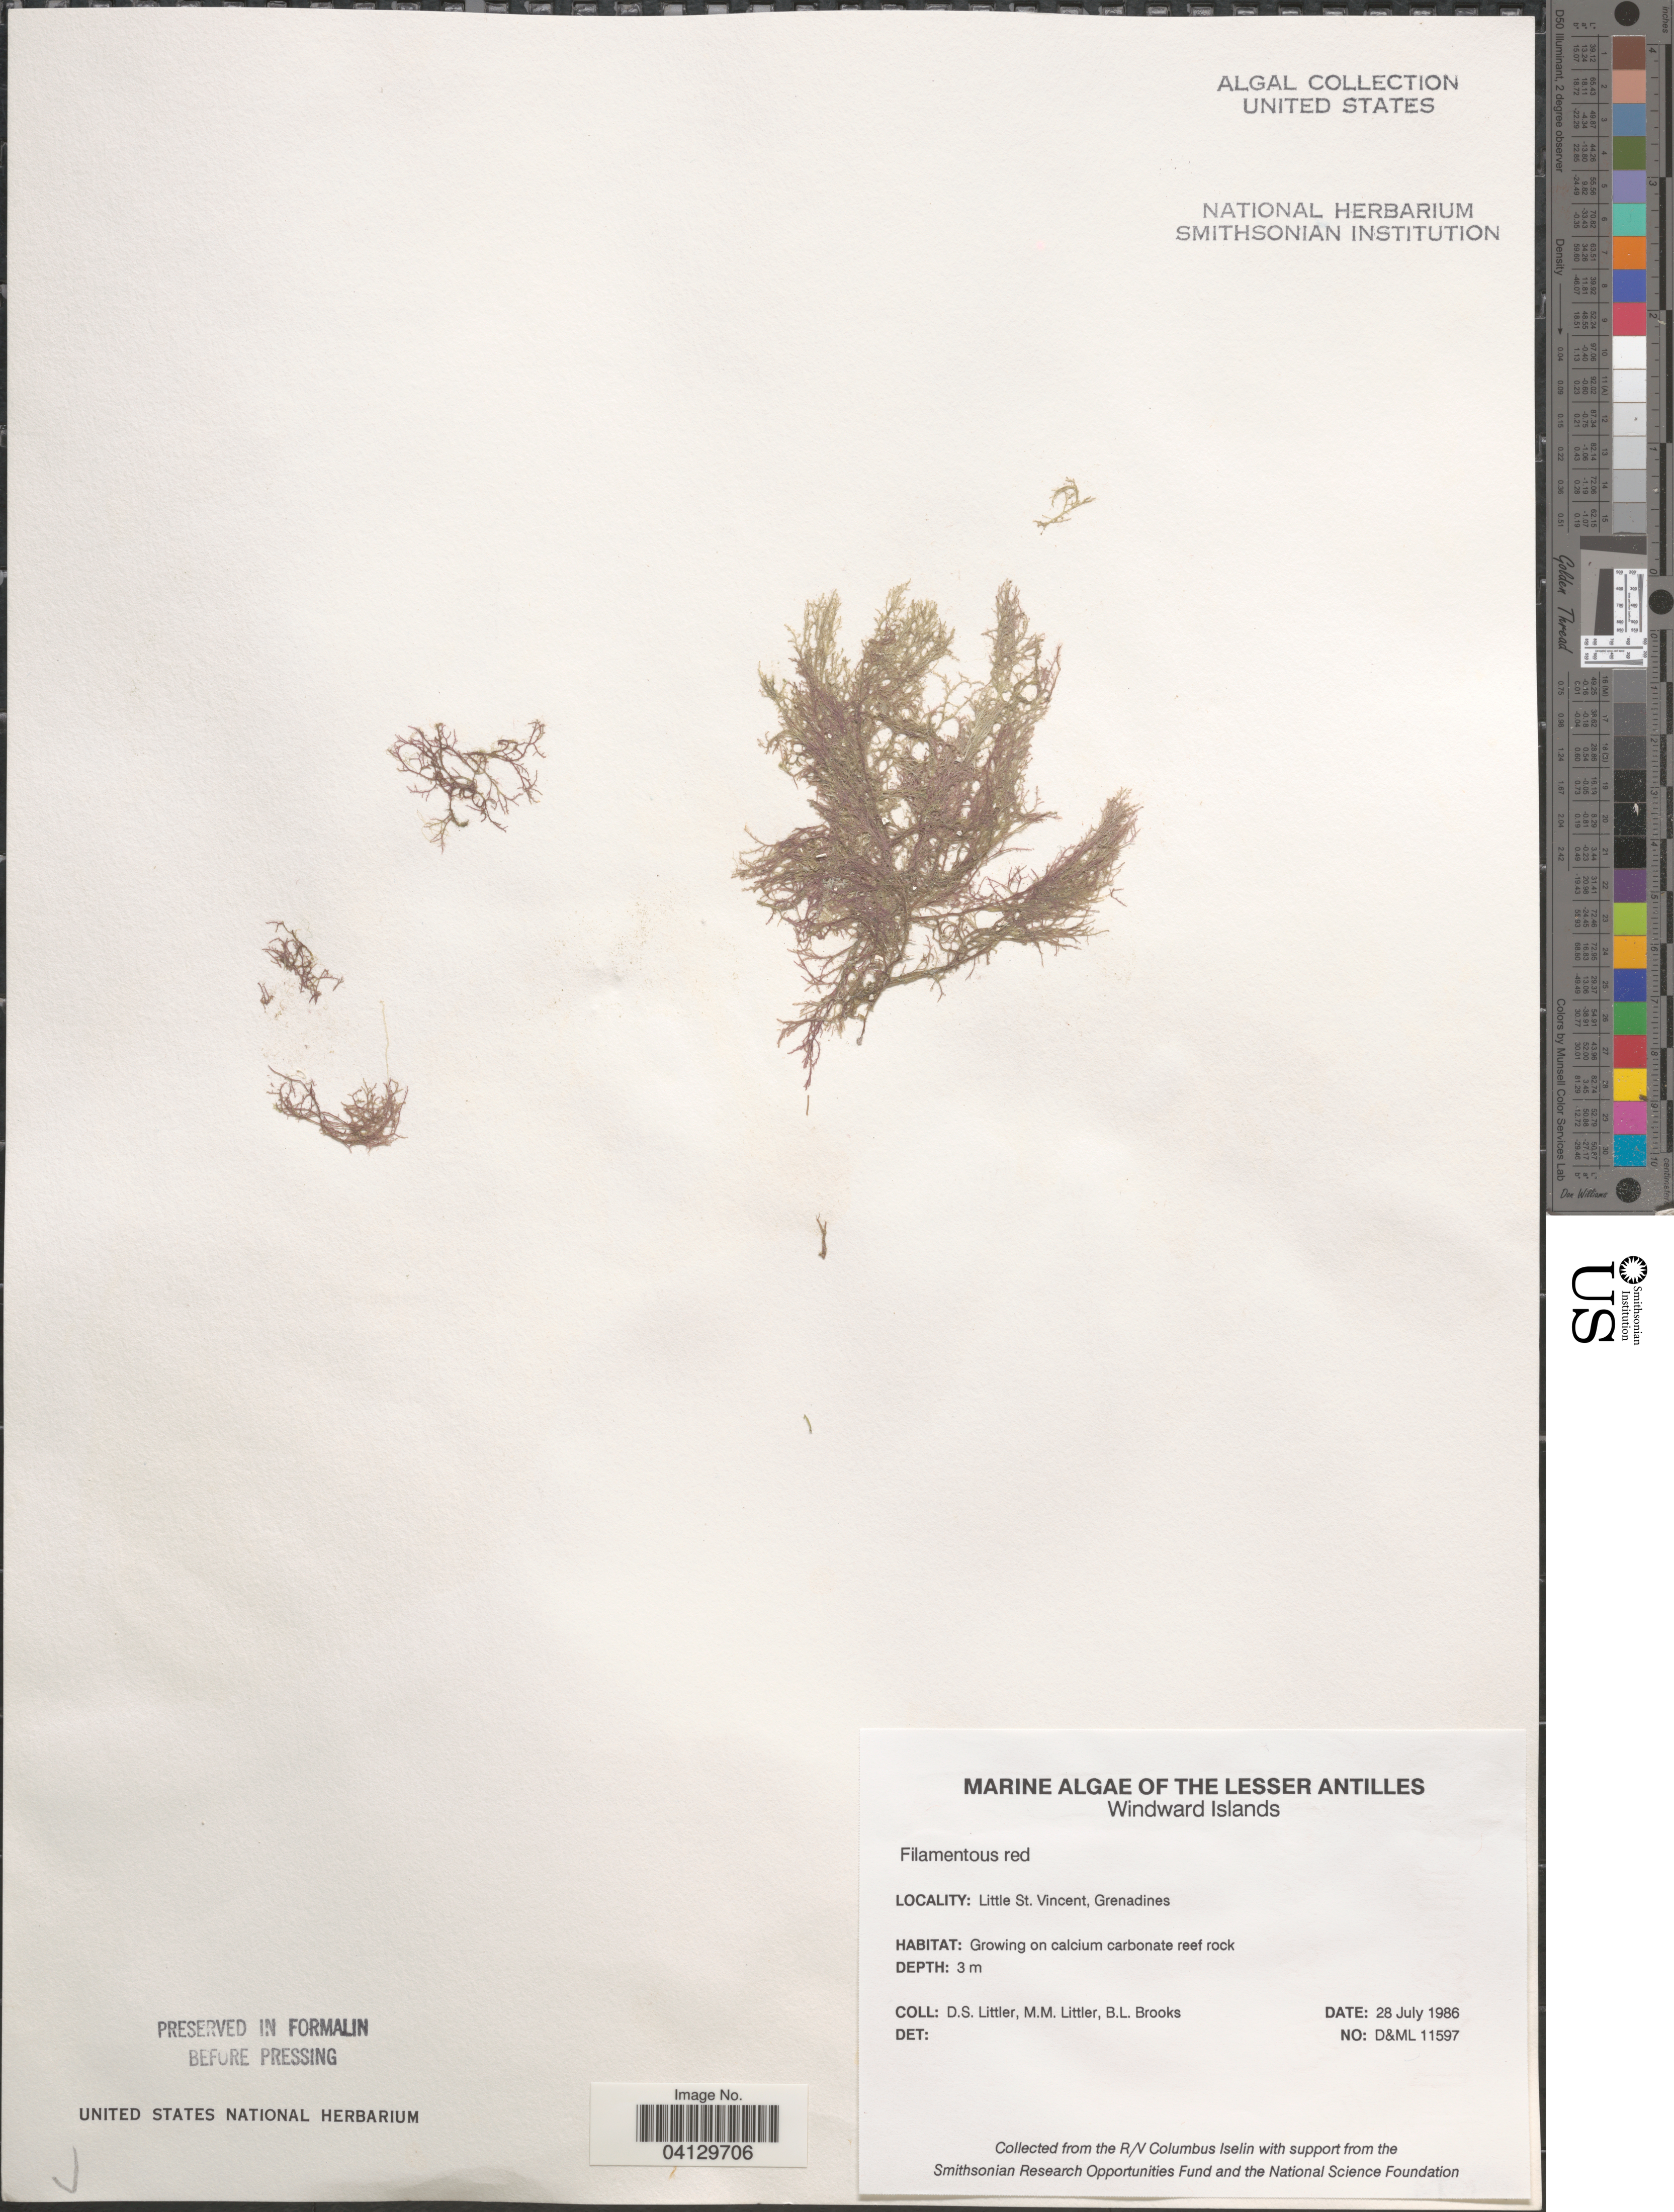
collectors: D. S. Littler & B. Brooks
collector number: D&ML11597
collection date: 1986-07-28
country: St. Vincent - Grenadines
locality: The Lesser Antilles. Windward Islands. Little St. Vincent, Grenadines.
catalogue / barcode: US 328748